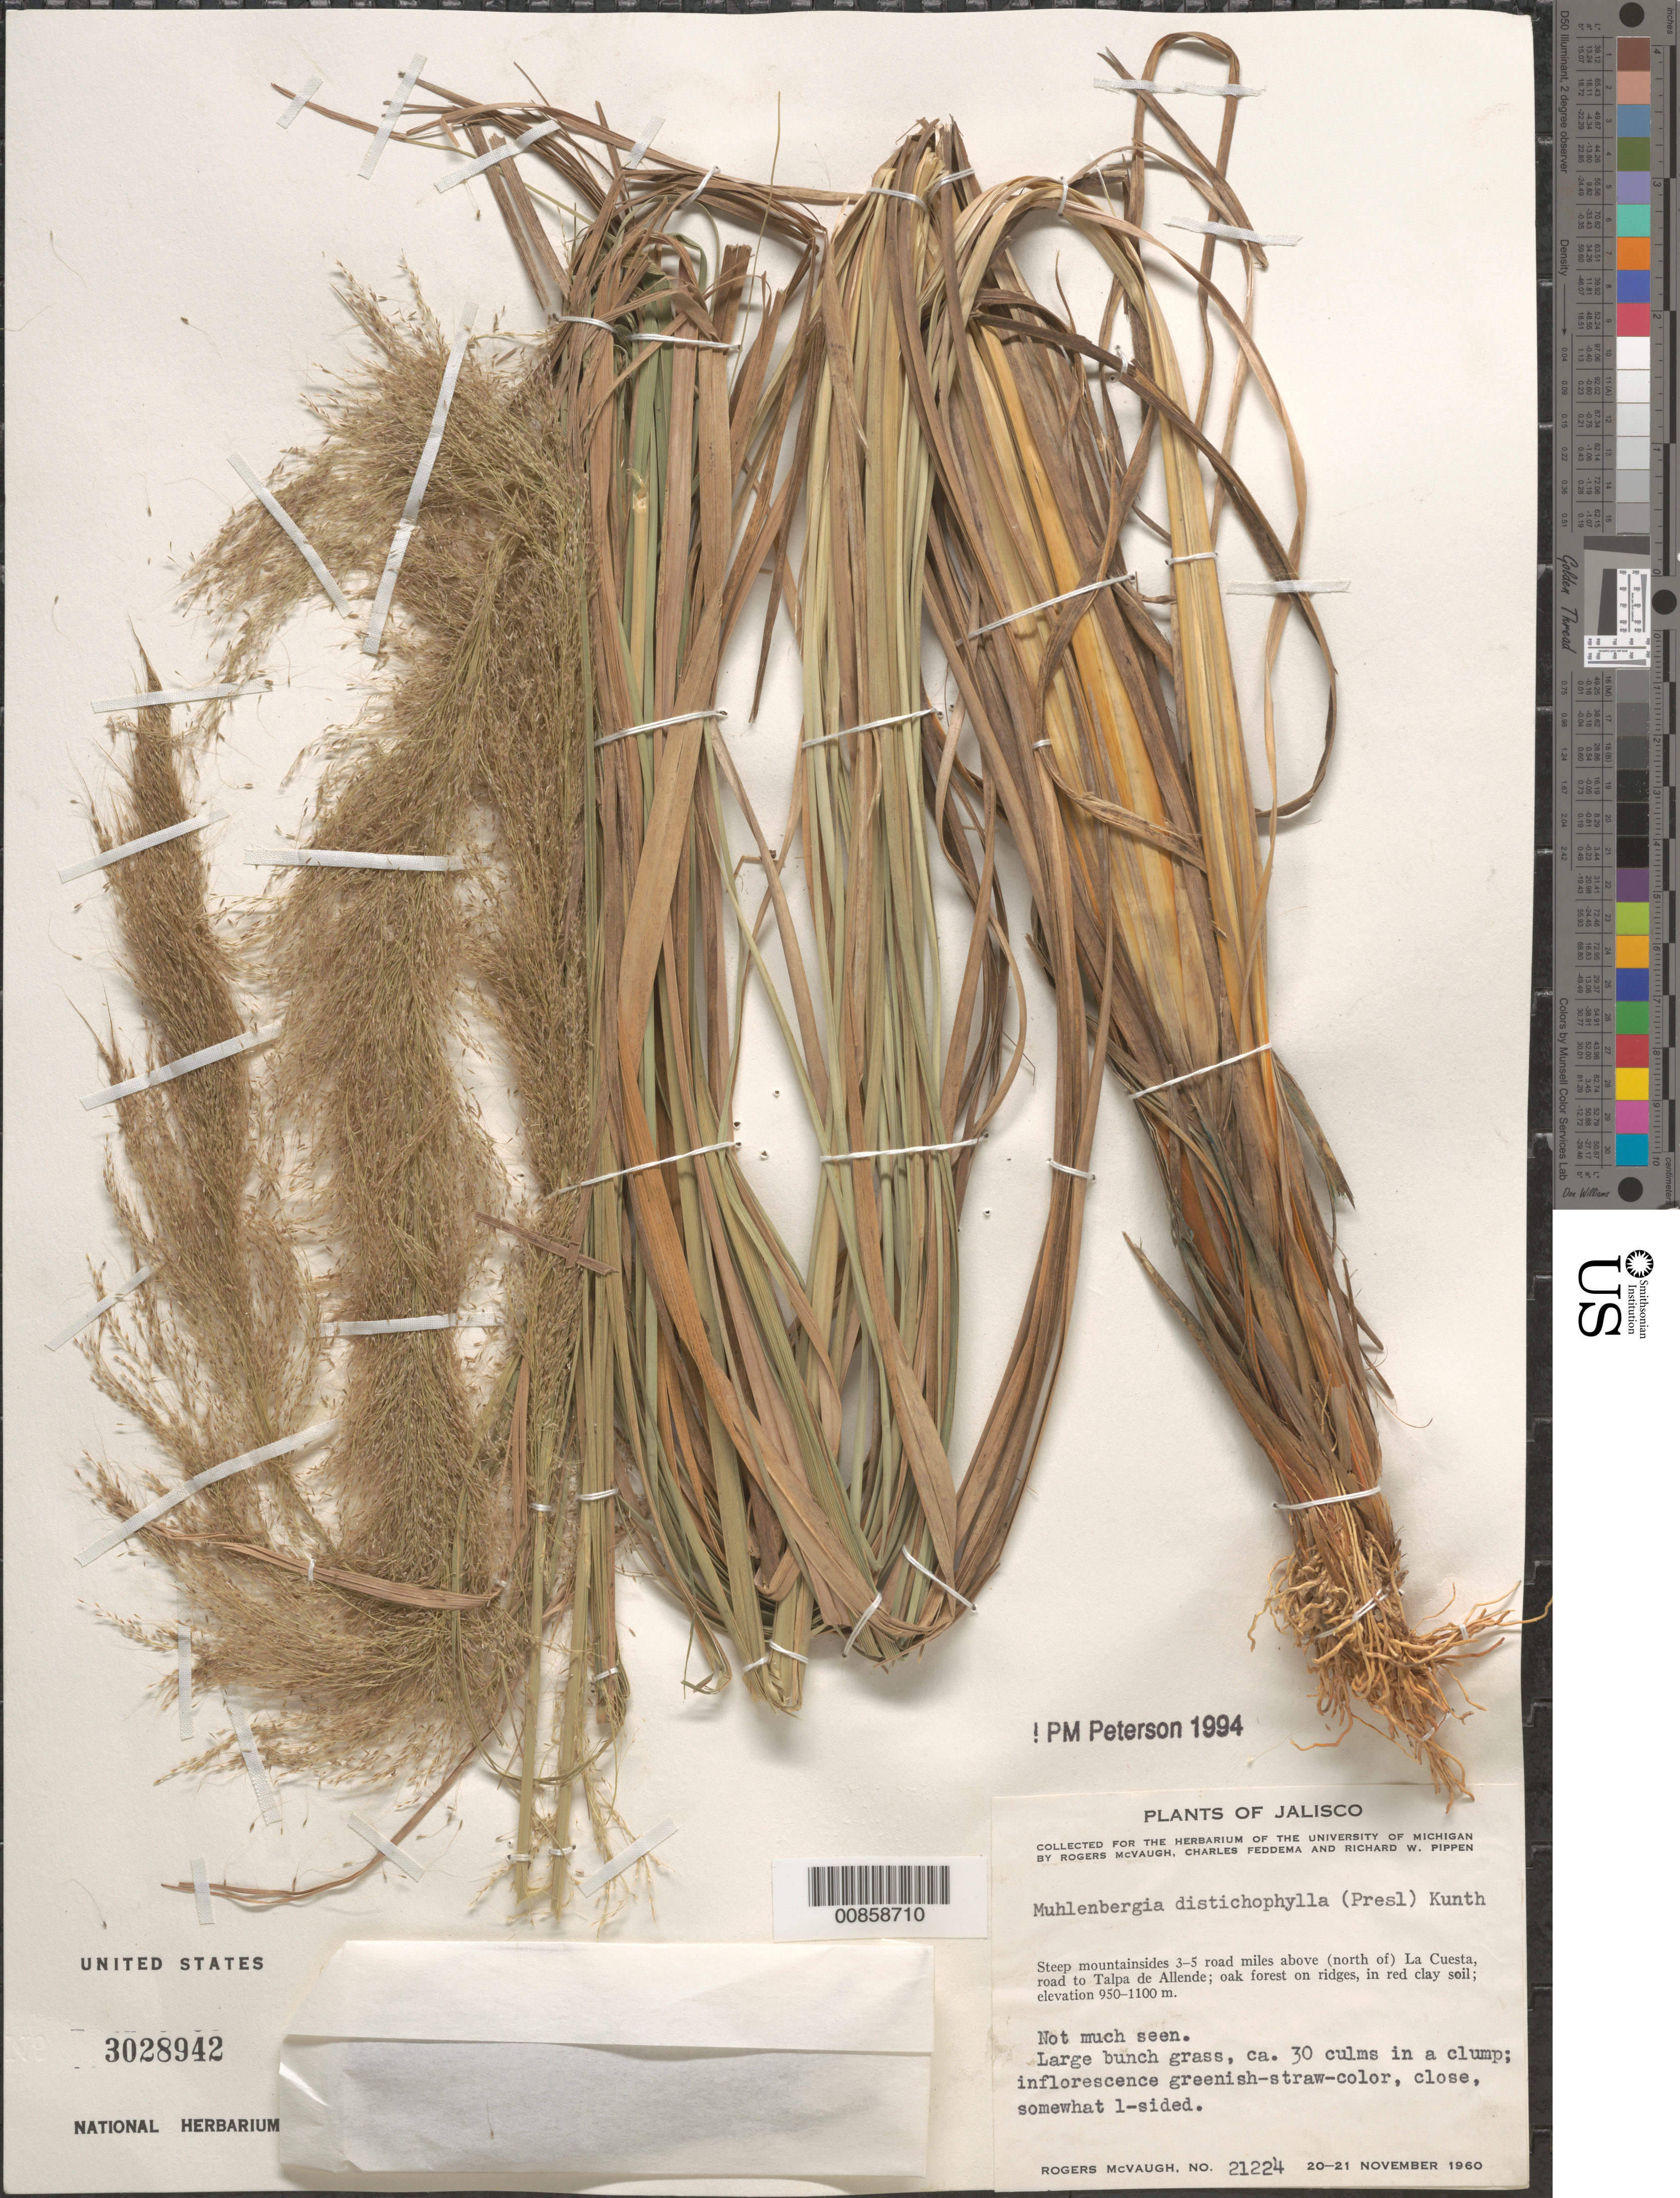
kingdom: Plantae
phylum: Tracheophyta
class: Liliopsida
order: Poales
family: Poaceae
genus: Muhlenbergia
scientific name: Muhlenbergia distichophylla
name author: (J. Presl) Kunth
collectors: R. McVaugh, C. Feddema & R. W. Pippen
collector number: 21224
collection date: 1960-11-20/1960-11-21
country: Mexico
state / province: Jalisco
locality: Steep mountainsides 3-5 road miles above (north of) La Cuesta, road to Talpa de Allende.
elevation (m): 950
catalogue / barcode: US 3028942